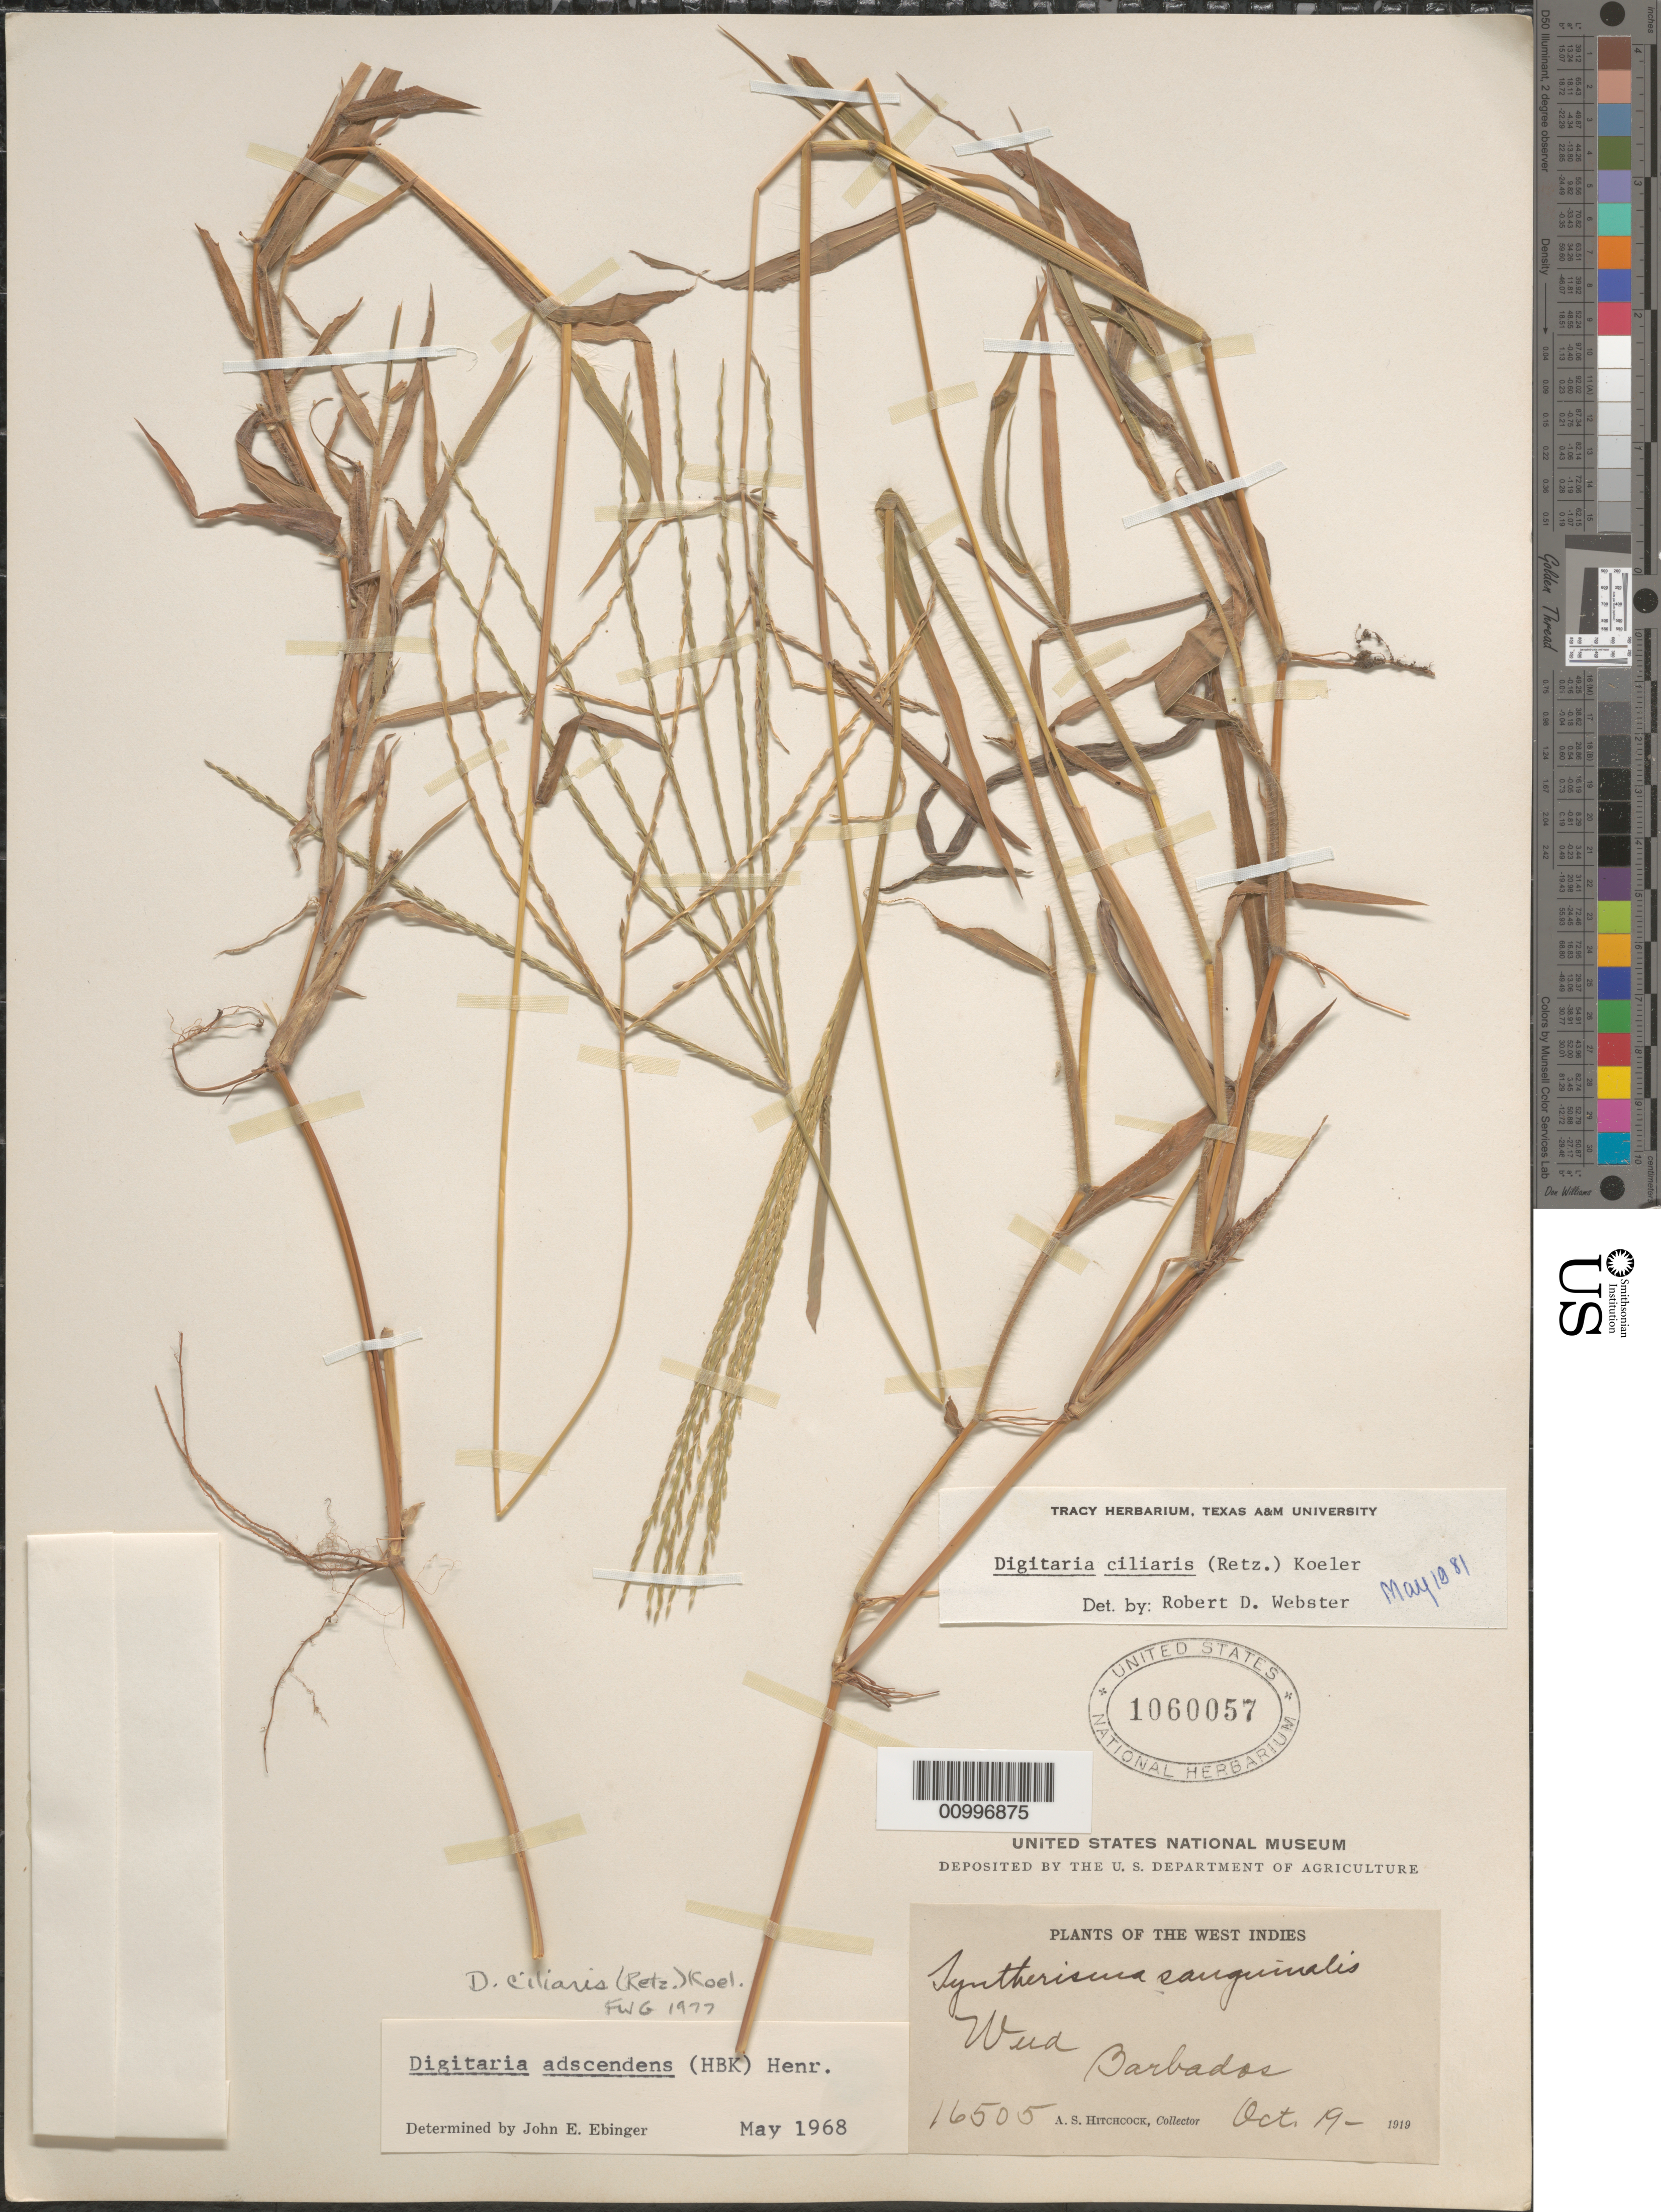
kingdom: Plantae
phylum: Tracheophyta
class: Liliopsida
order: Poales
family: Poaceae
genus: Digitaria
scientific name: Digitaria ciliaris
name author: (Retz.) Koeler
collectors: A. S. Hitchcock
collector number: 16505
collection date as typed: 19 Oct 1919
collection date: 1919-10-19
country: Barbados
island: Barbados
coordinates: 0 N, 0 E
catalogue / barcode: US 1060057